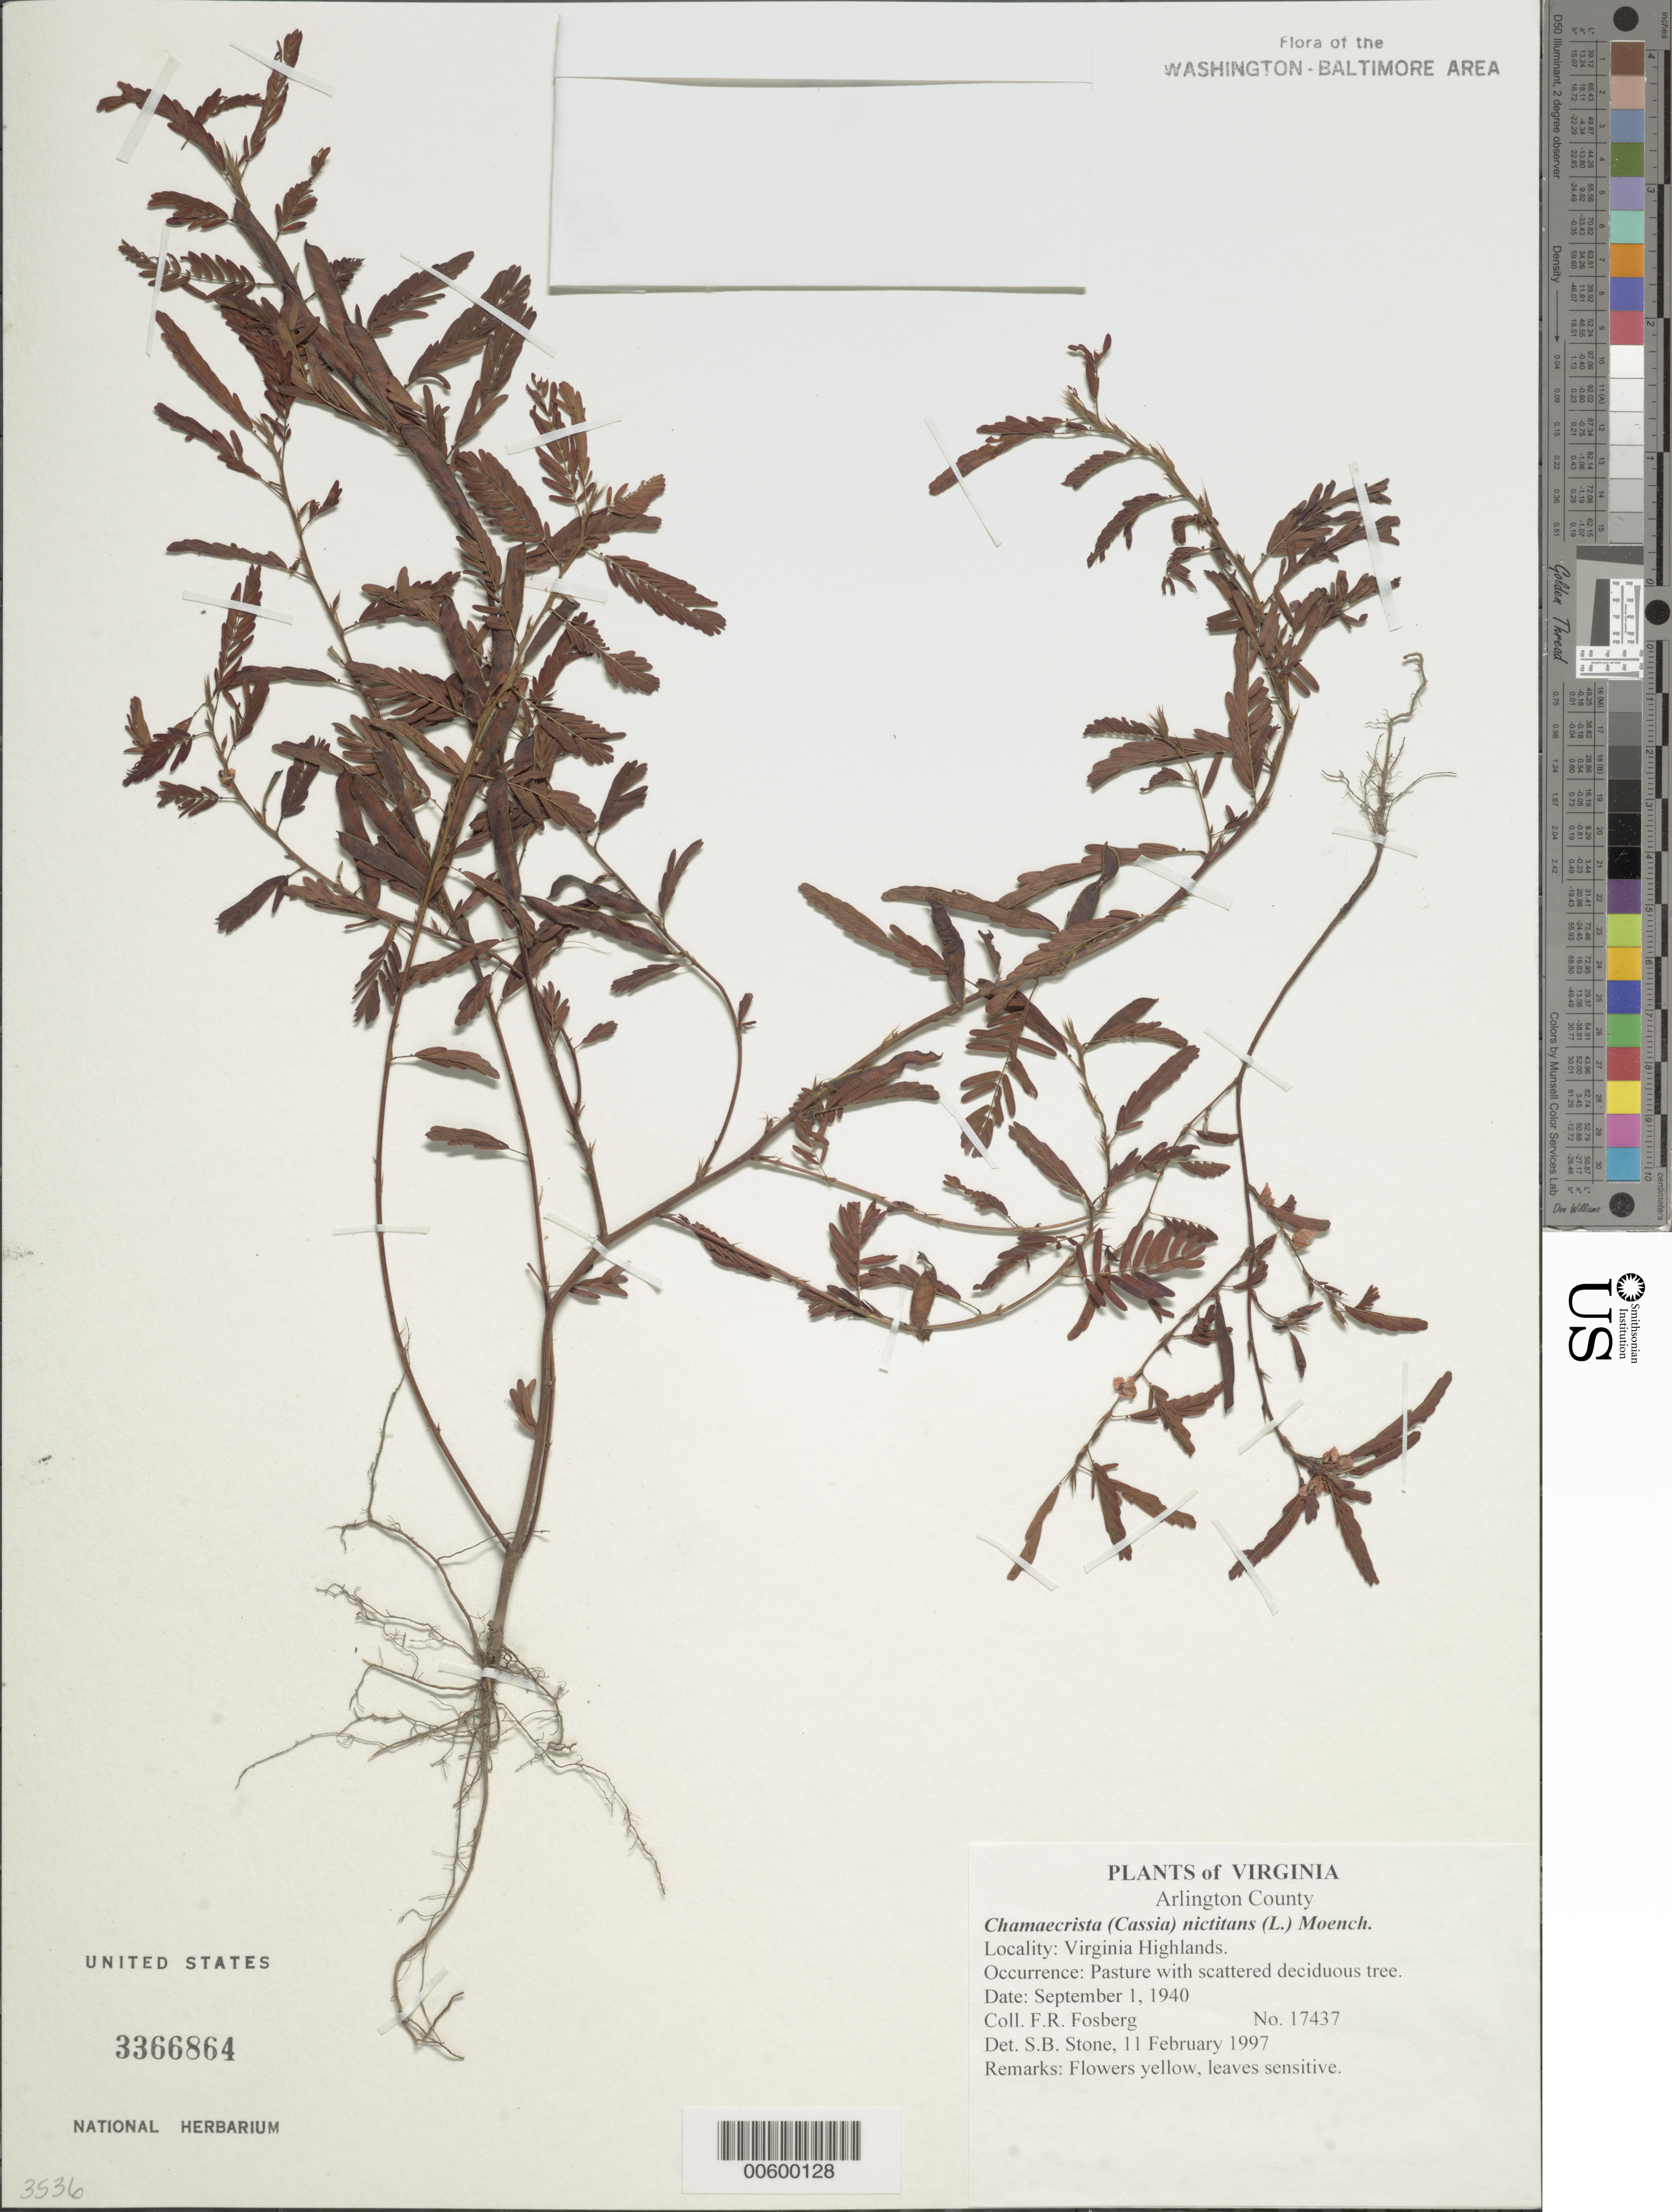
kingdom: Plantae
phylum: Tracheophyta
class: Magnoliopsida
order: Fabales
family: Fabaceae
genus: Chamaecrista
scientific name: Chamaecrista nictitans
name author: (L.) Moench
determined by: Stone, S. B.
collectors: F. R. Fosberg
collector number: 17437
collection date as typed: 01 Sep 1940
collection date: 1940-09-01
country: United States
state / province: Virginia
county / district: Arlington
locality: Virginia Highlands.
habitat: Pasture with scattered deciduous tree.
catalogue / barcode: US 3366864